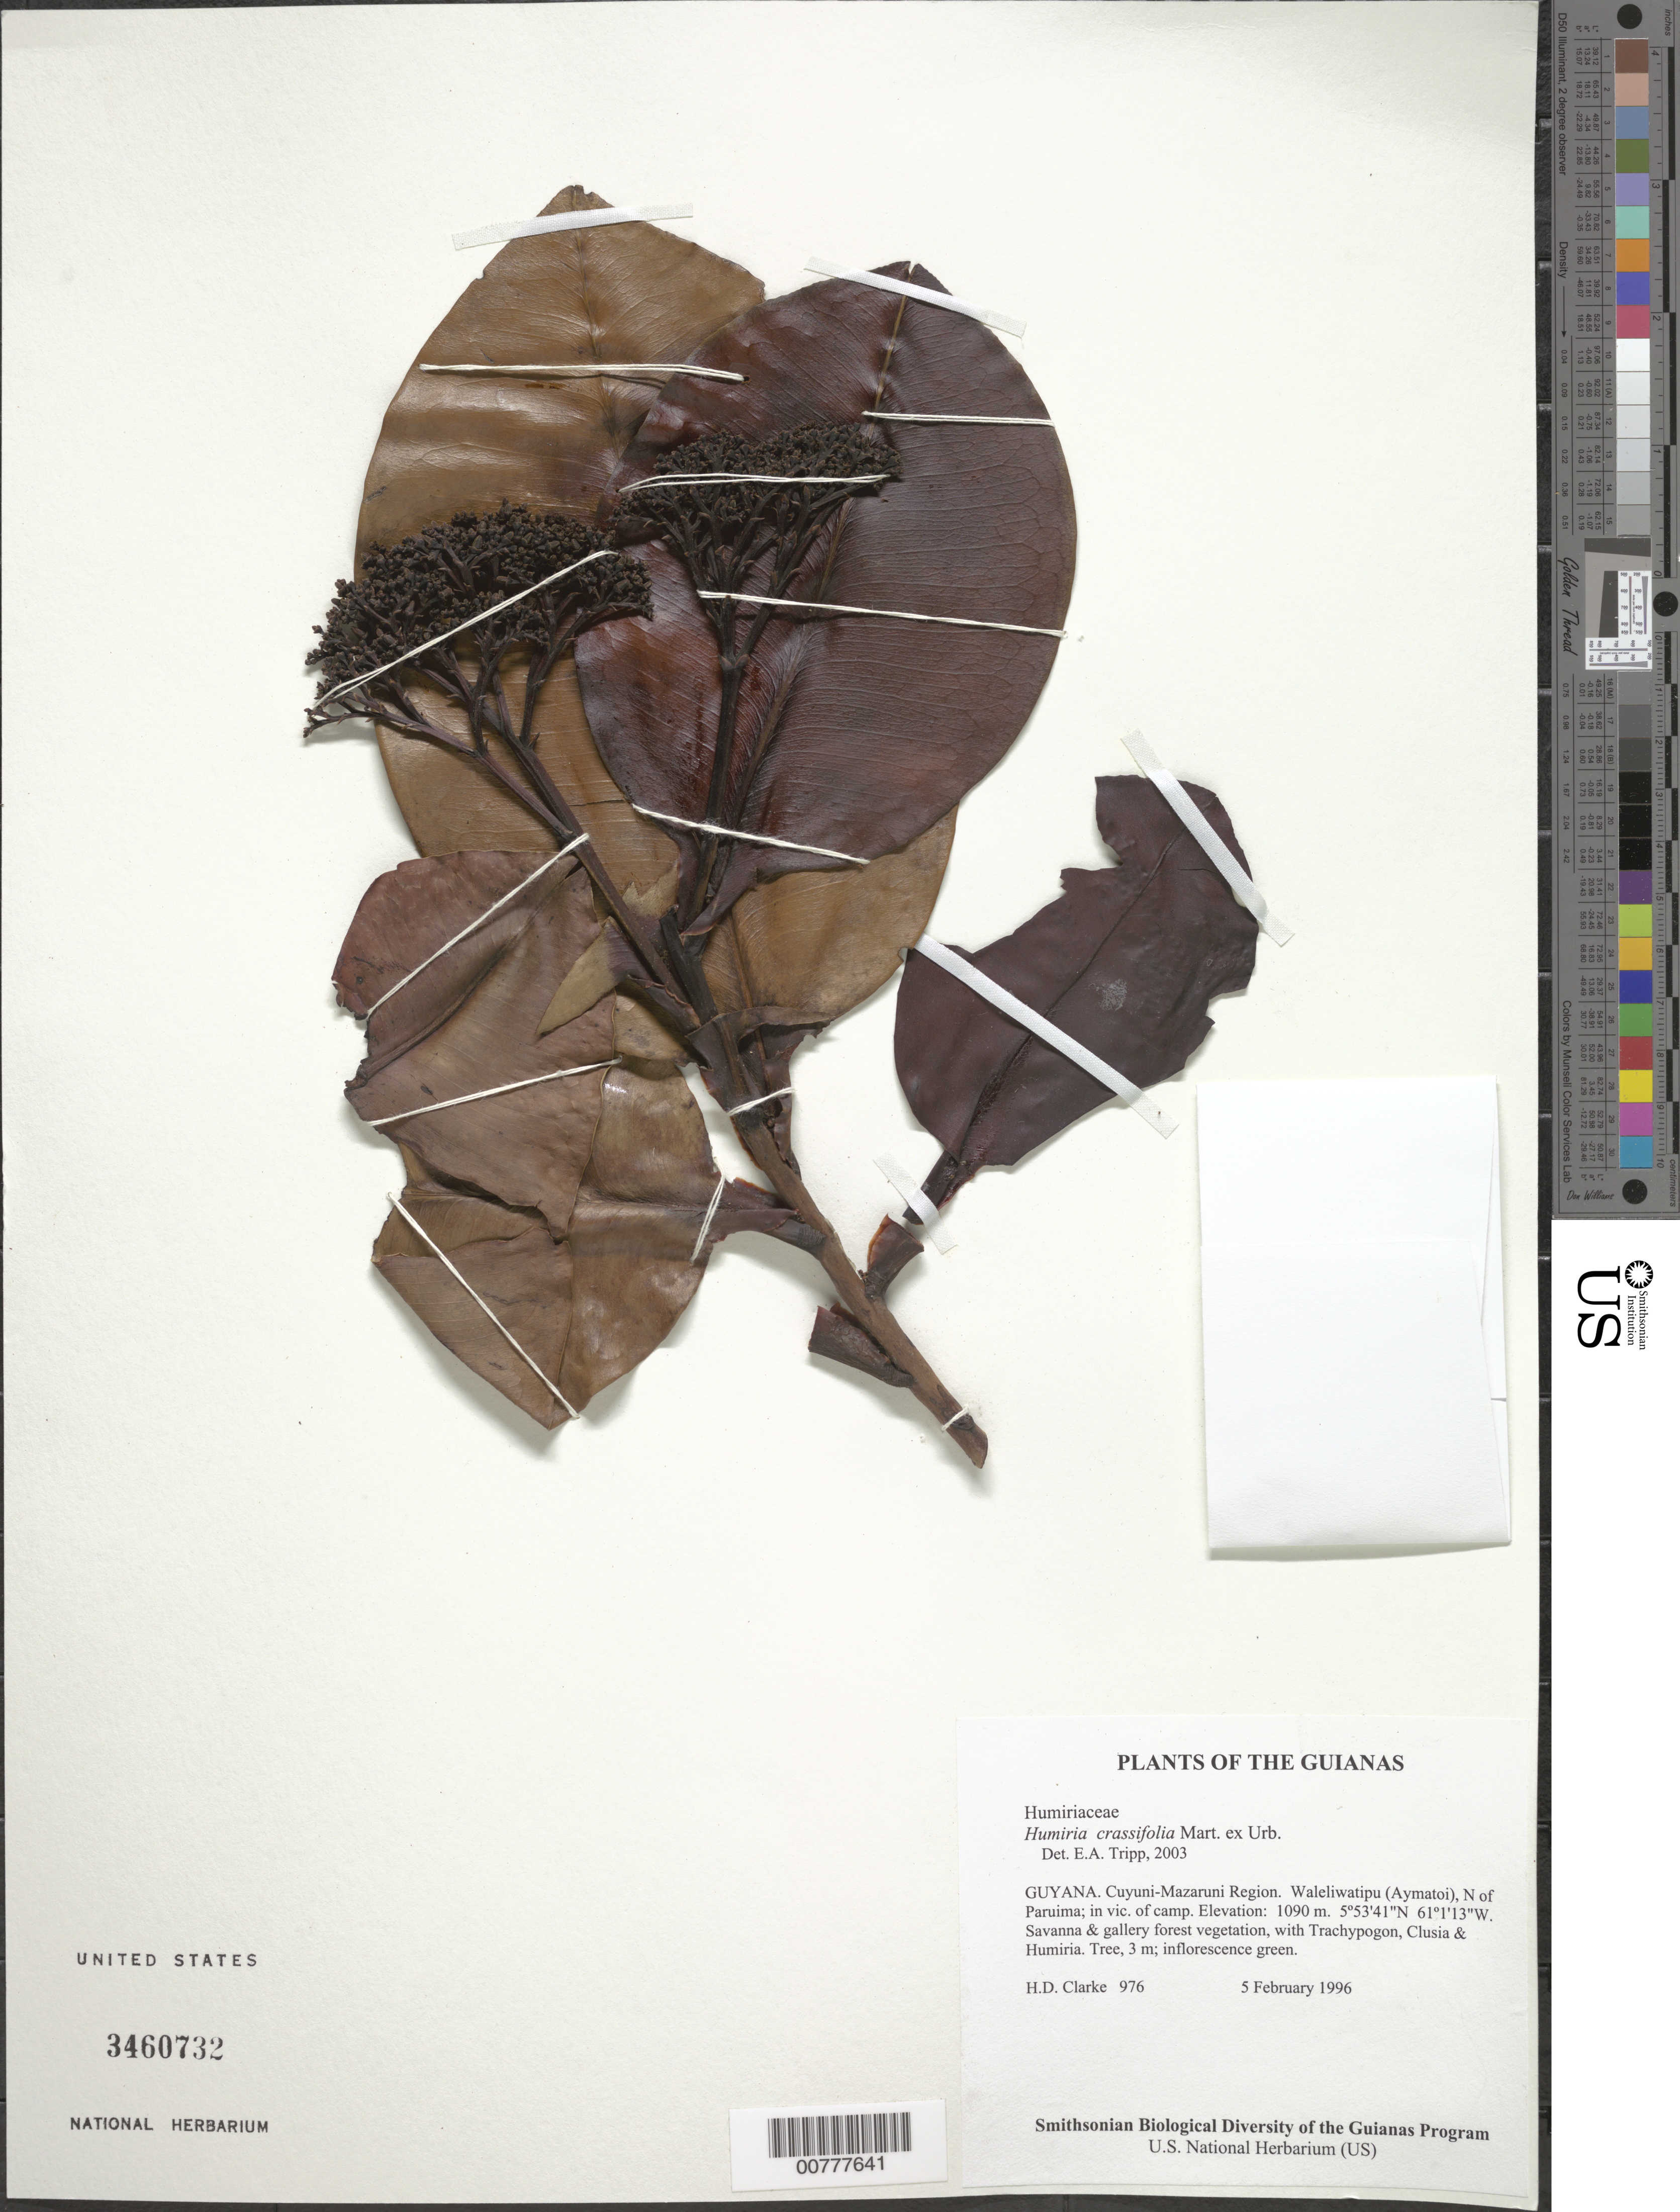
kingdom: Plantae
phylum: Tracheophyta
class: Magnoliopsida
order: Malpighiales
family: Humiriaceae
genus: Humiria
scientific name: Humiria crassifolia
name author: Mart. ex Urb.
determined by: Tripp, Erin A.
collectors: H. D. Clarke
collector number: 976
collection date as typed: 5 February 1996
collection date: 1996-02-05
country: Guyana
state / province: Cuyuni-Mazaruni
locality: Waleliwatipu (Aymatoi), N of Paruima; in vic. of camp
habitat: Savanna & gallery forest vegetation, with Trachypogon, Clusia & Humiria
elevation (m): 1090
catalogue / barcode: US 3460732